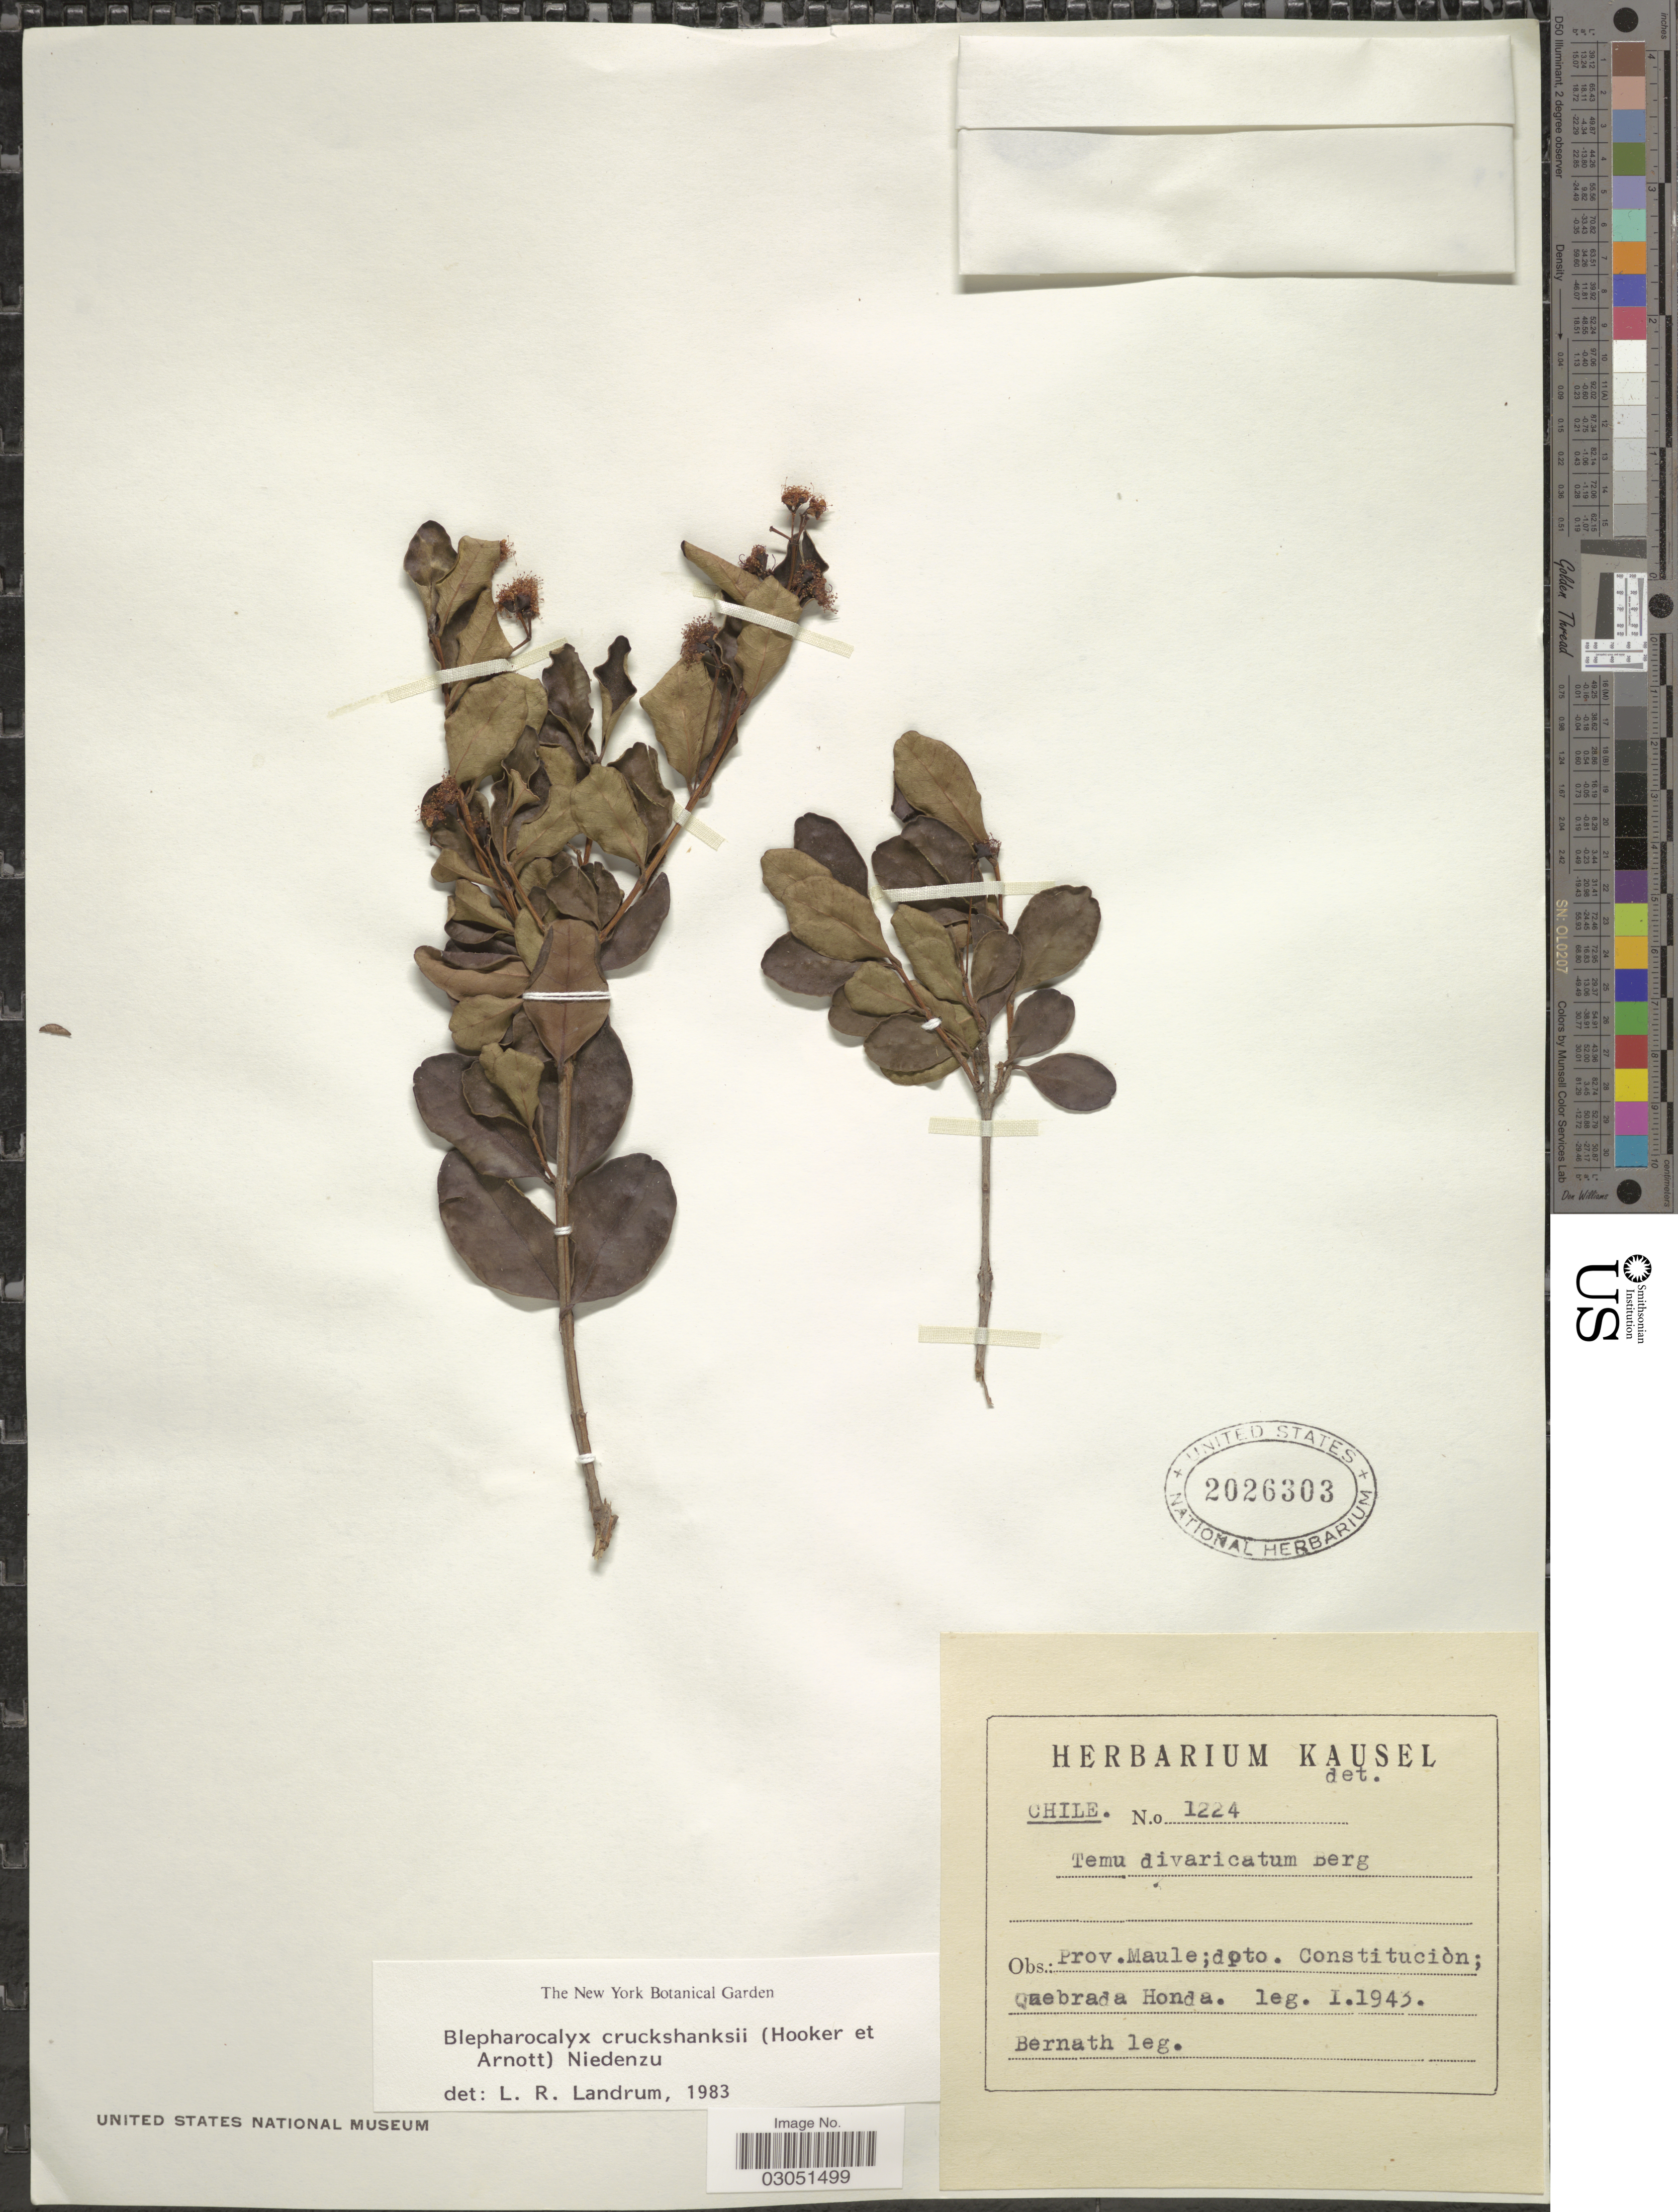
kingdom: Plantae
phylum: Tracheophyta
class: Magnoliopsida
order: Myrtales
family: Myrtaceae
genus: Temu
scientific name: Temu cruckshanksii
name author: (Hook. & Arn.) O. Berg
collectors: E. Bernath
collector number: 1224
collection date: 1943-01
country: Chile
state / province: Maule (VII)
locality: Prov. Maule; dpto. Constituciòn; Quebrada Honda.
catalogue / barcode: US 2026303